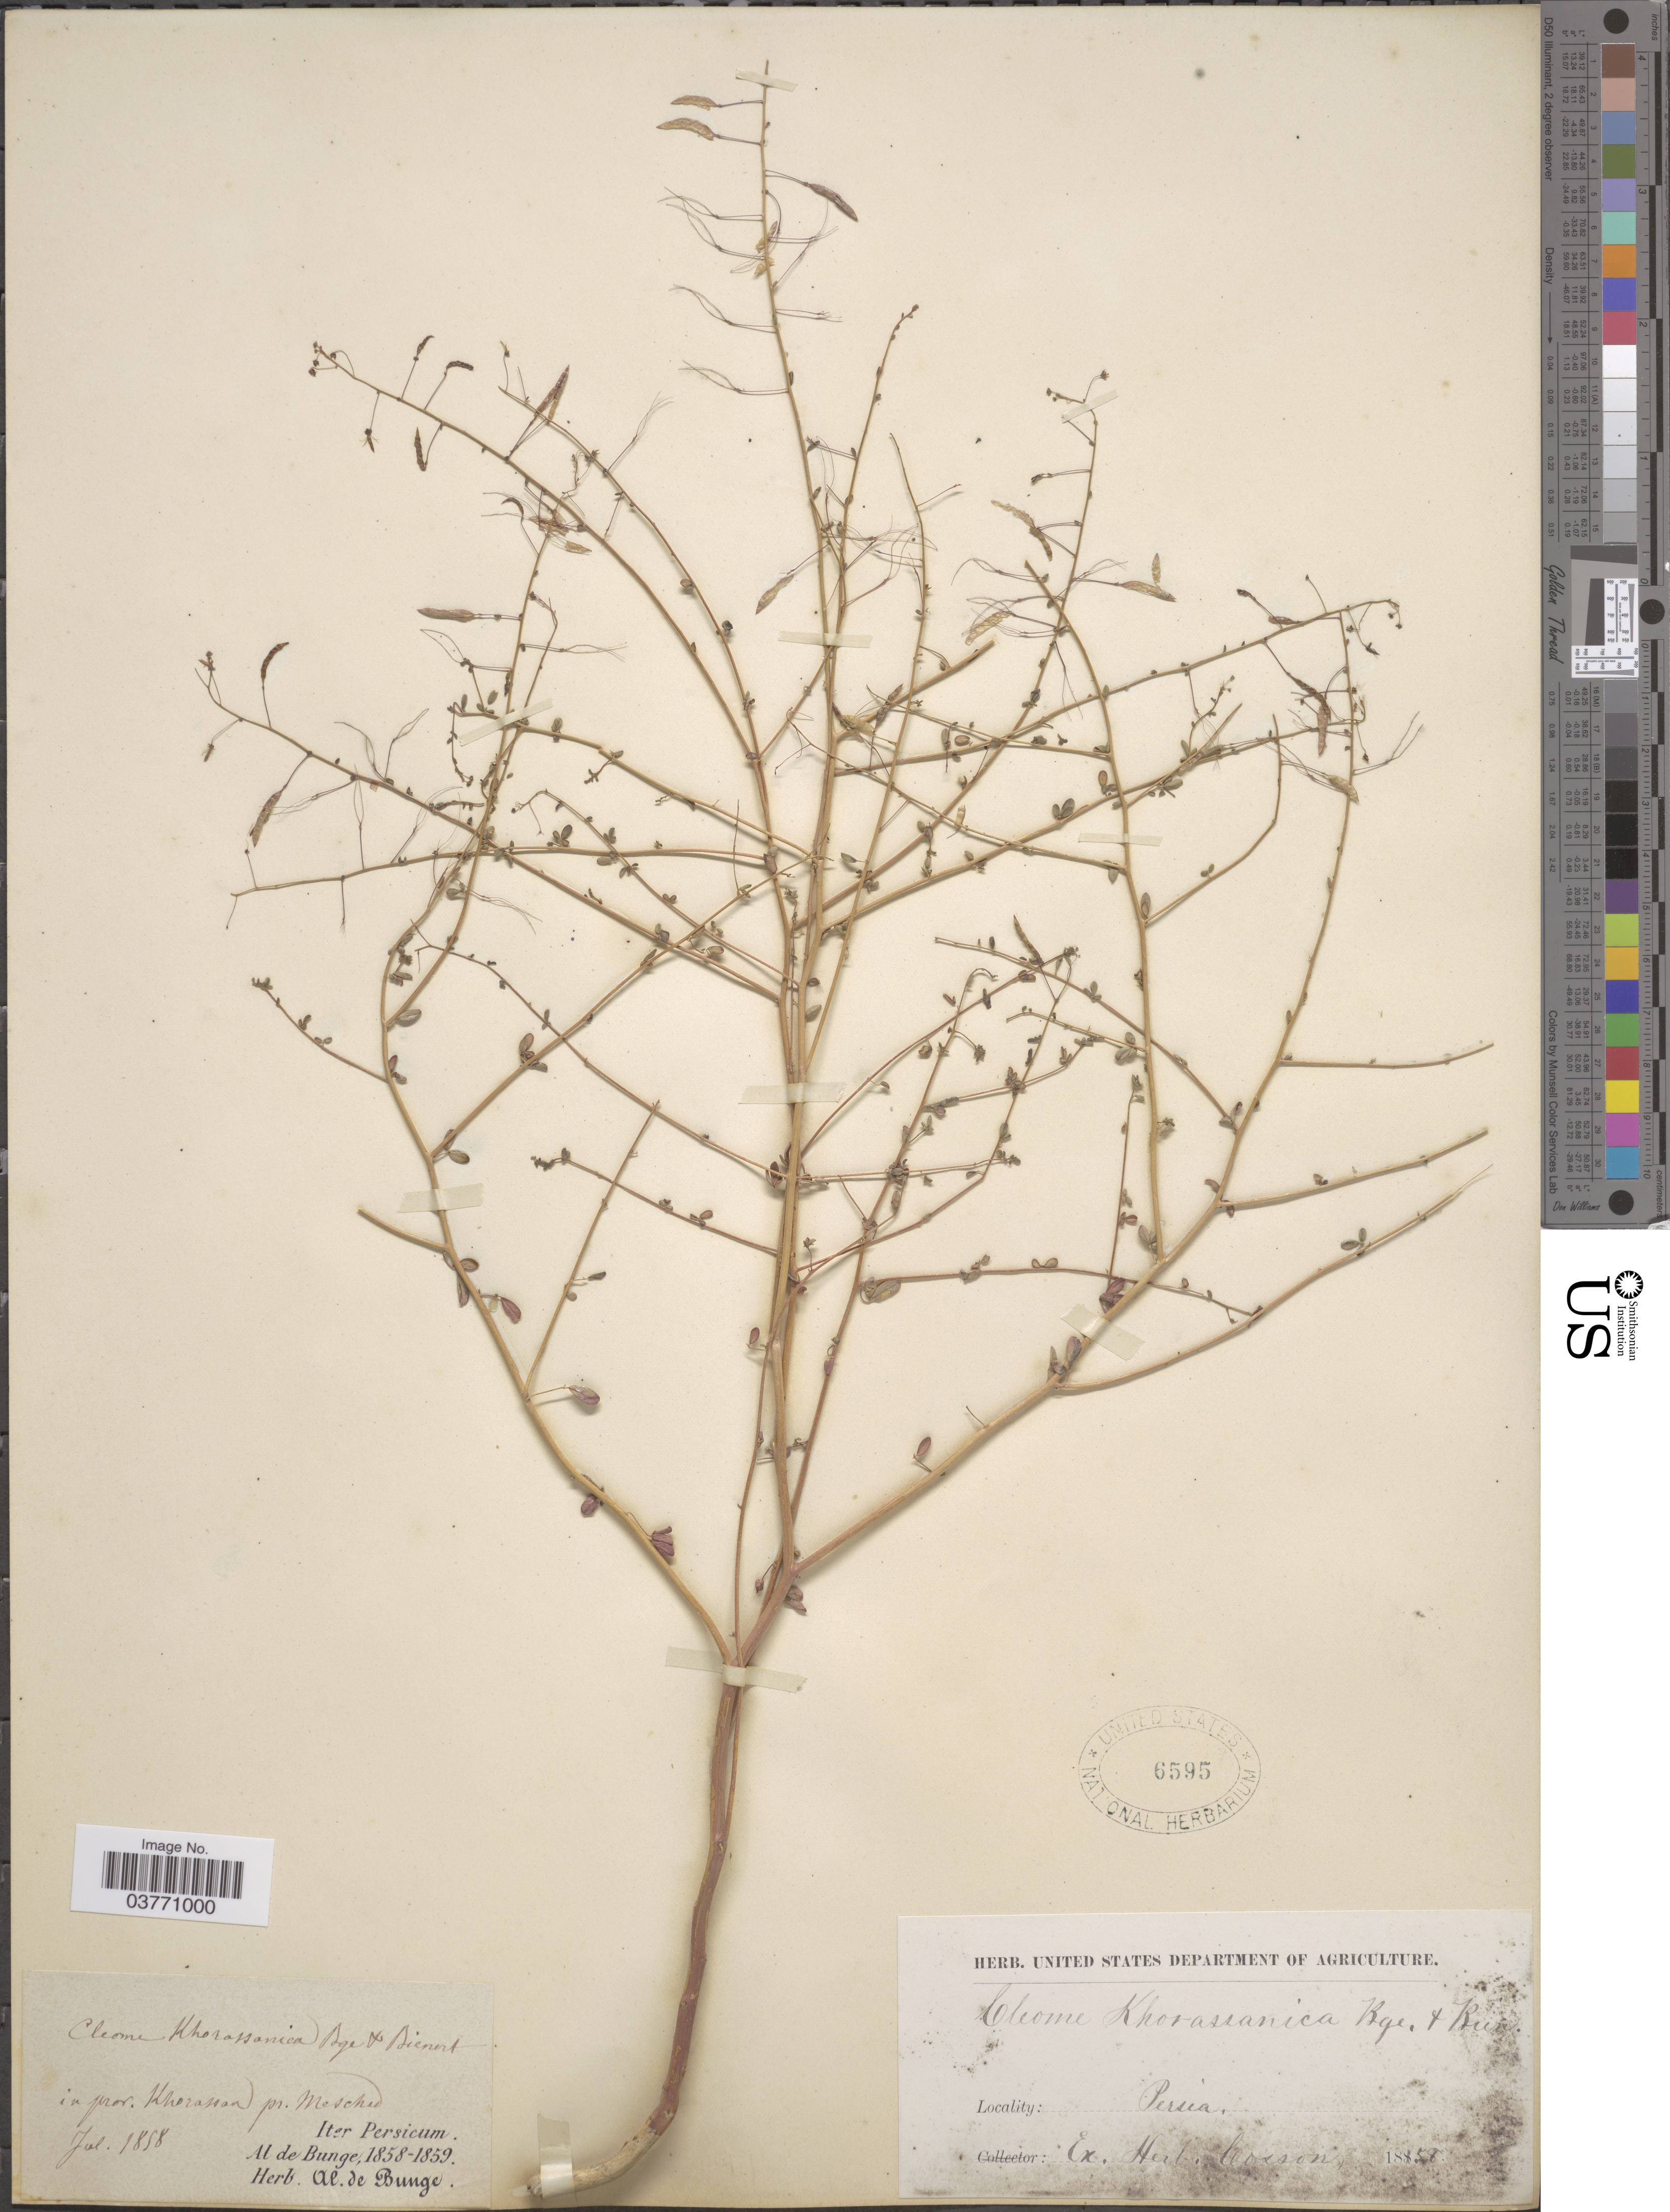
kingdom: Plantae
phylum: Tracheophyta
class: Magnoliopsida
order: Brassicales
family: Cleomaceae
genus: Cleome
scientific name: Cleome khorassanica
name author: Bunge & Bien. ex Boiss.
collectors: A. de Bunge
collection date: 1858-07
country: Iran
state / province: Khorasan [obsolete]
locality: Pr. Mesched. Iter Persicum. Persia.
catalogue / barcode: US 6595